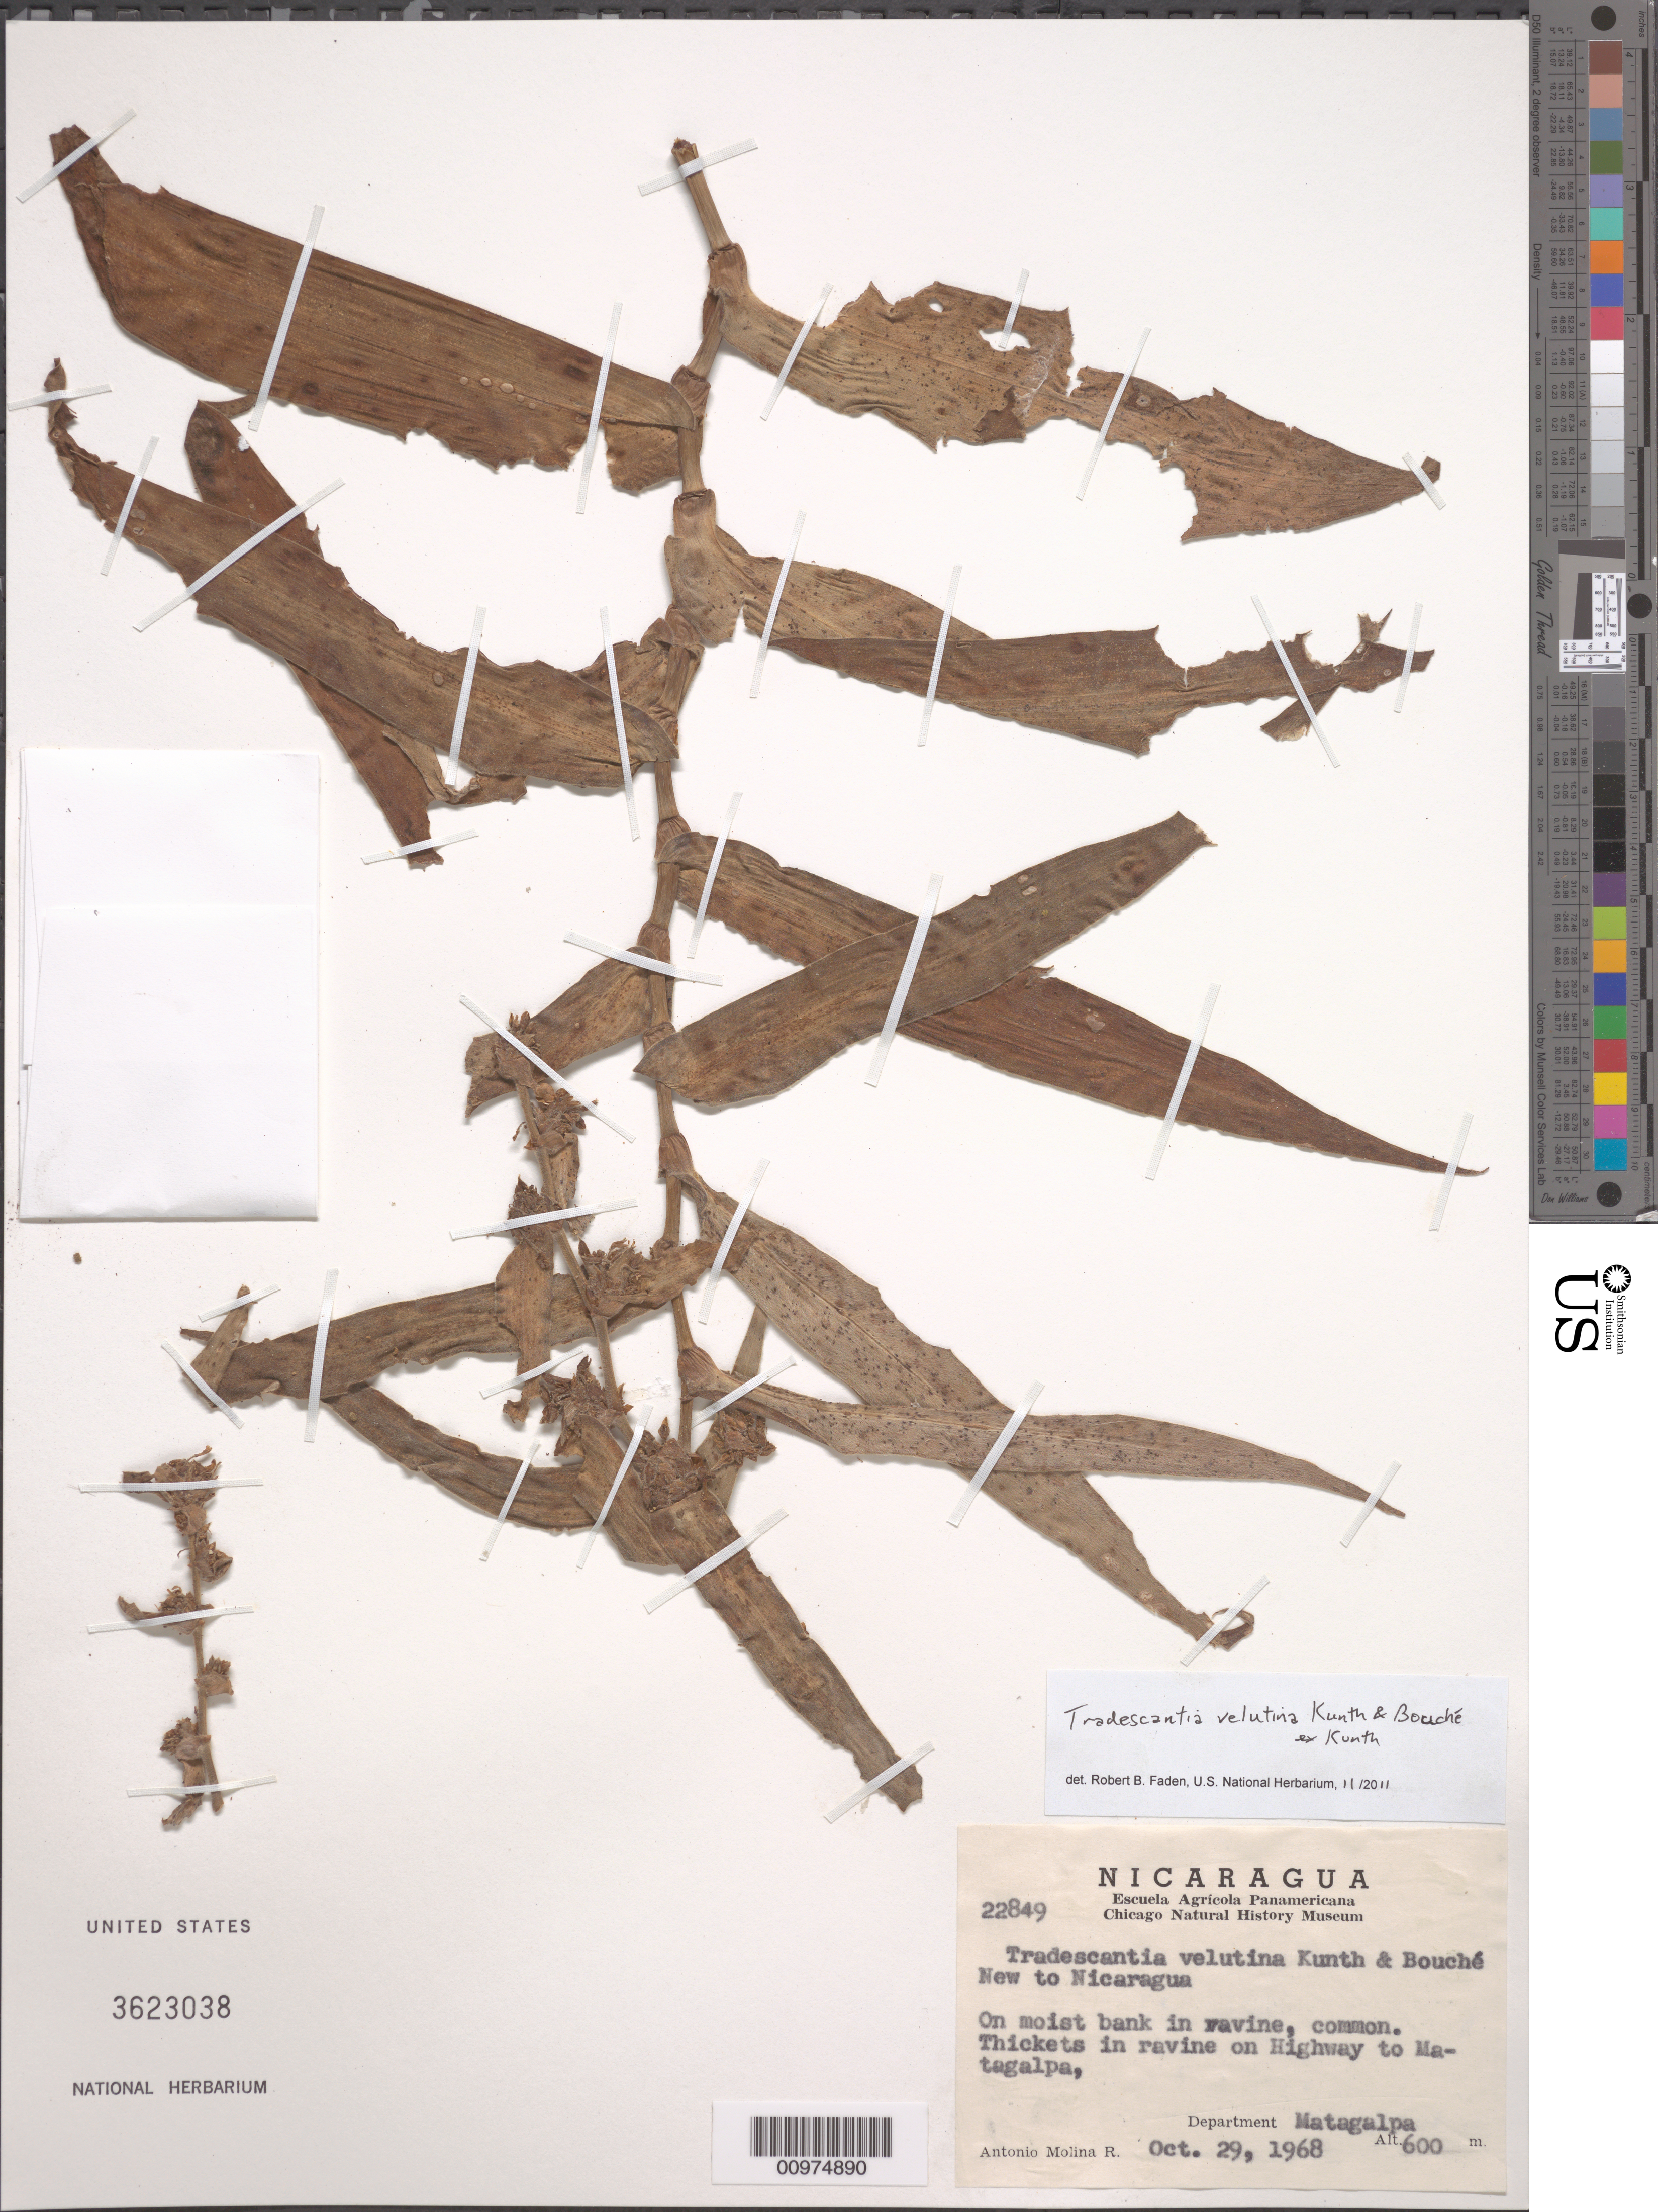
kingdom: Plantae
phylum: Tracheophyta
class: Liliopsida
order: Commelinales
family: Commelinaceae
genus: Tradescantia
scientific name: Tradescantia velutina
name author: Kunth & C.D. Bouché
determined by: Faden, Robert B., (US), Smithsonian Institution - National Museum of Natural History (UNITED STATES)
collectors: A. Molina R.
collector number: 22849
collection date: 1968-10-29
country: Nicaragua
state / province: Matagalpa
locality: on Highway to Matagalpa,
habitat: On moist bank in ravine, common. Thickets in ravine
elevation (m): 600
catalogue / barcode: US 3623038